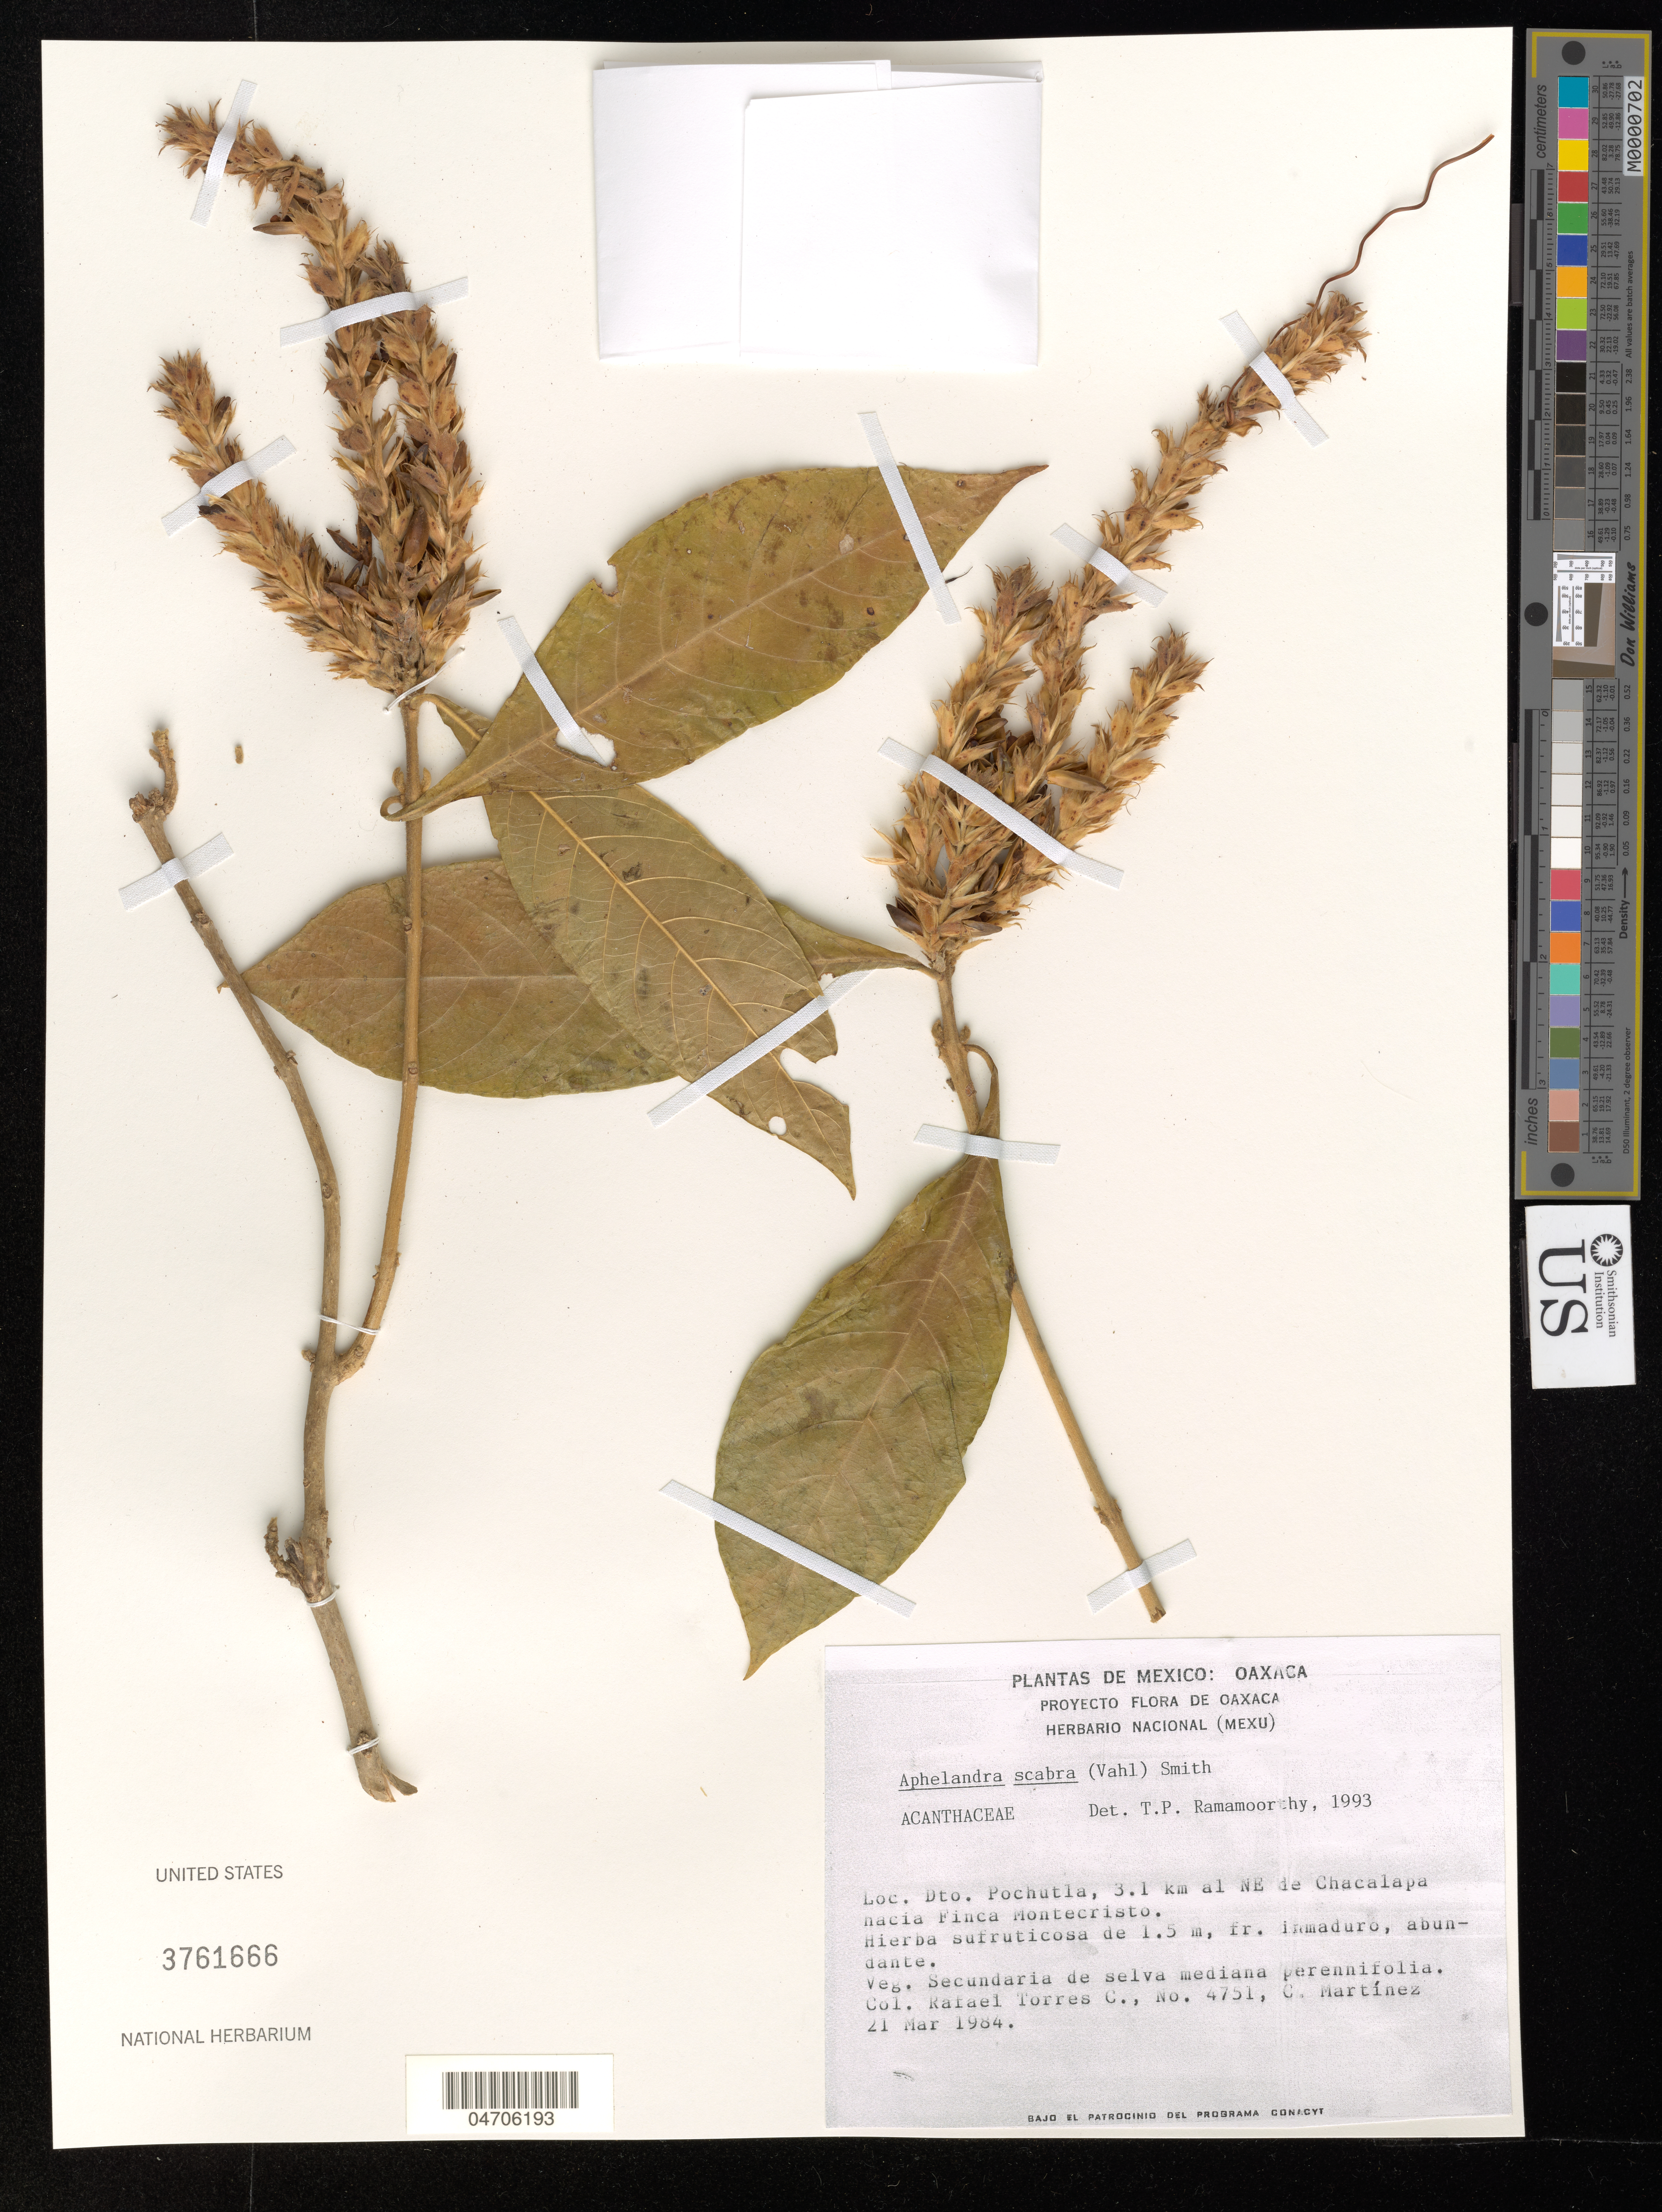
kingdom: Plantae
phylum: Tracheophyta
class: Magnoliopsida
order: Lamiales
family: Acanthaceae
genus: Aphelandra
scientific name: Aphelandra scabra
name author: (Vahl) Sm.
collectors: R. Torres C. & C. Martínez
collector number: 4751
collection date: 1984-03-21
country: Mexico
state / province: Oaxaca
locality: Dto. Pochutla, 3.1 km al NE de Chacalapa hacia Finca Montecristo.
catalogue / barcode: US 3761666